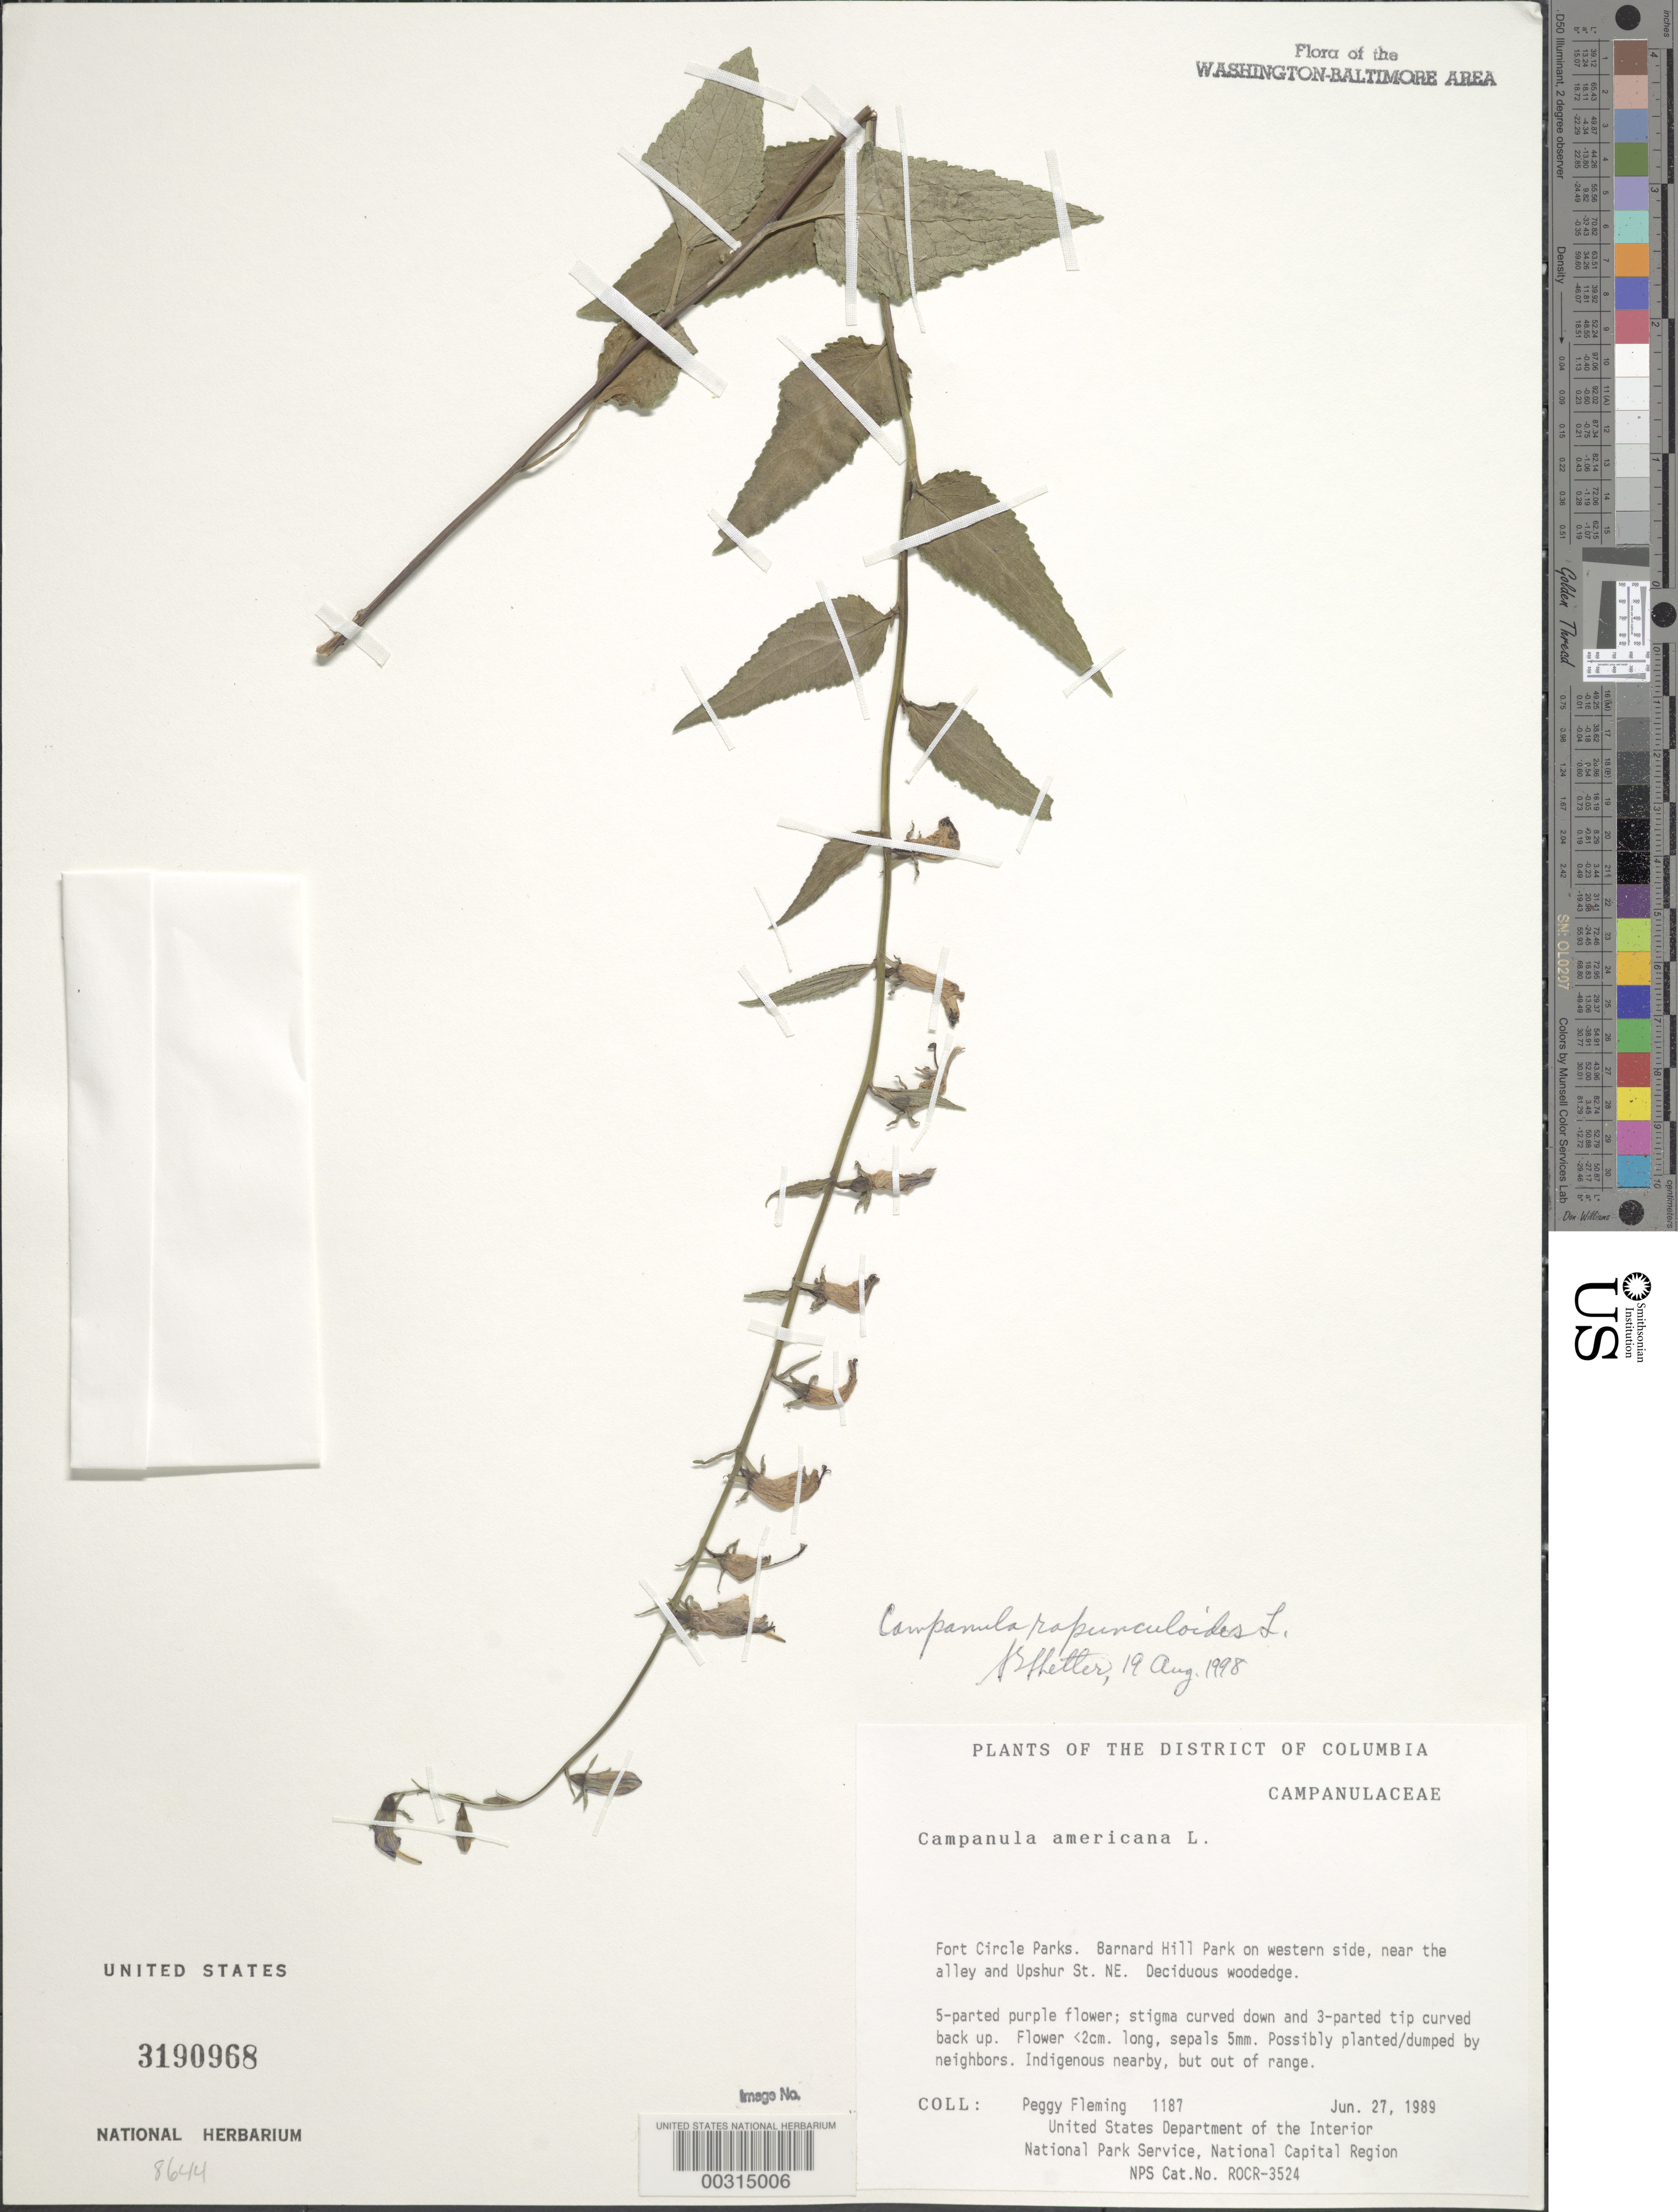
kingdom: Plantae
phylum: Tracheophyta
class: Magnoliopsida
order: Asterales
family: Campanulaceae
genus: Campanula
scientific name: Campanula rapunculoides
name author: L.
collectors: P. Fleming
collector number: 1187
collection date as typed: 27 Jun 1989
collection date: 1989-06-27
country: United States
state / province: District of Columbia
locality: Fort Circle Parks, Barnard Hill Park on W Side, near Alley and Upshur St, NE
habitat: Deciduous woodedge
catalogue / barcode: US 3190968